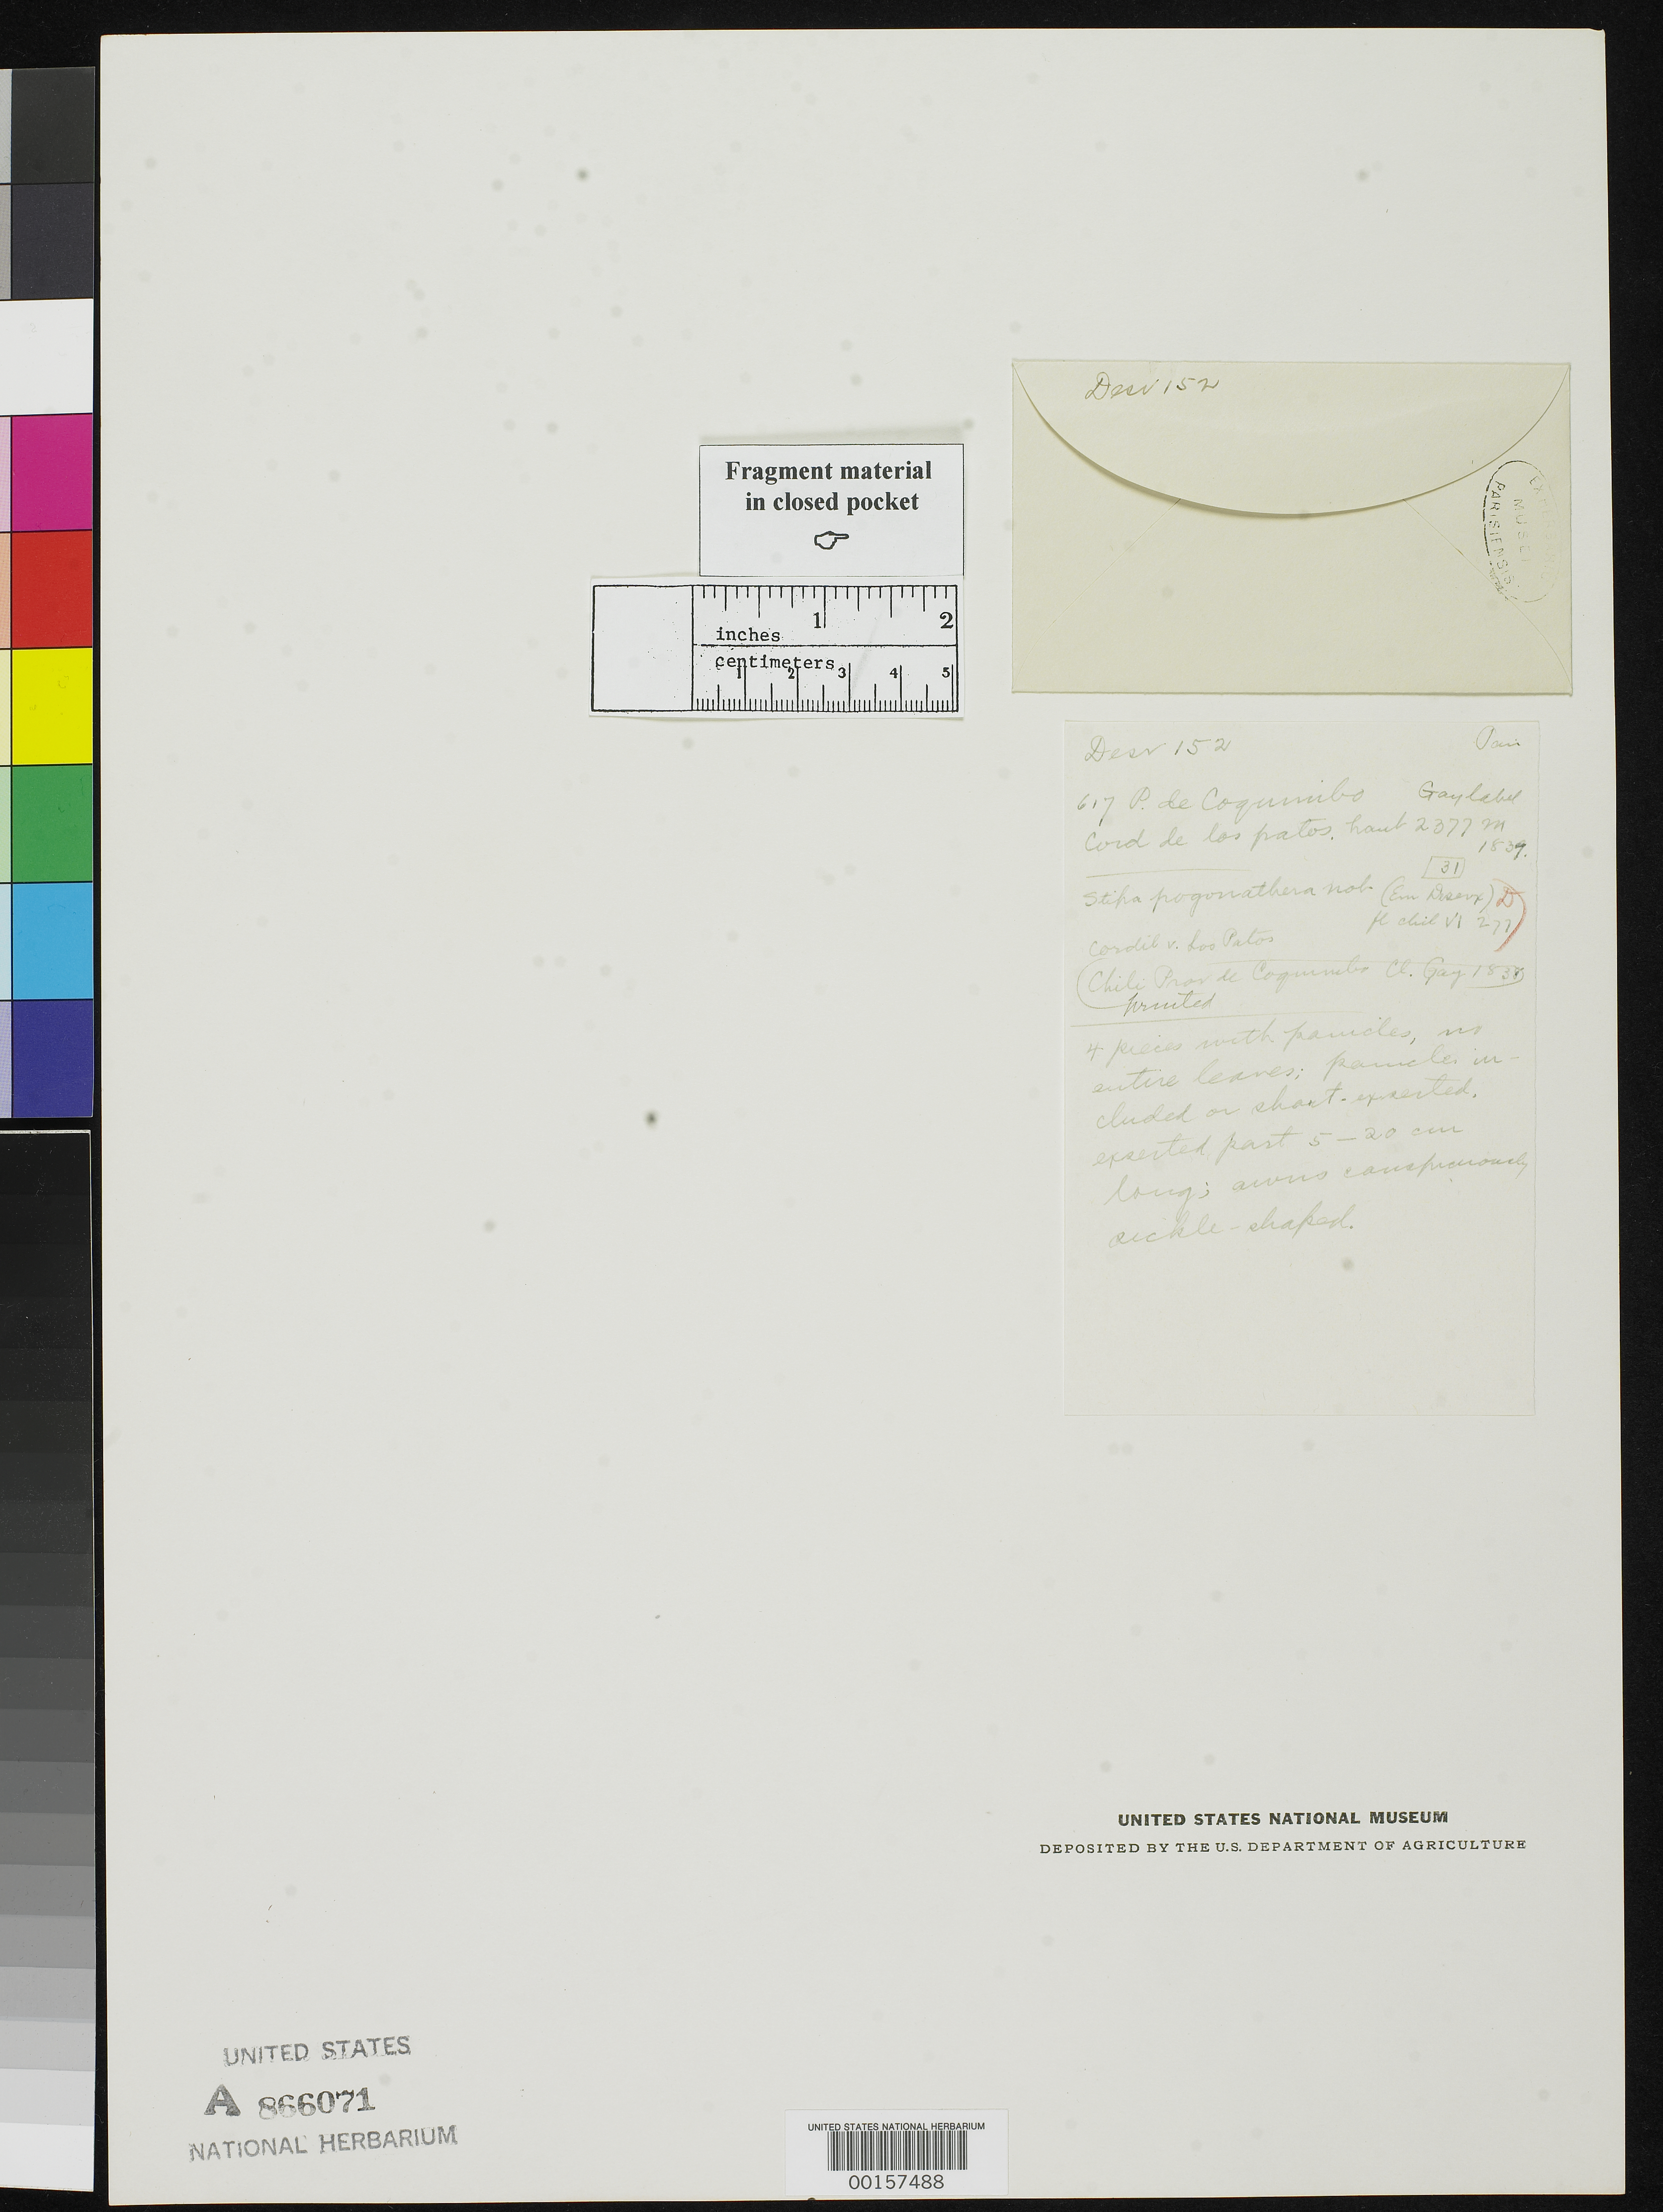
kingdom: Plantae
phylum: Tracheophyta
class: Liliopsida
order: Poales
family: Poaceae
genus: Stipa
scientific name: Stipa pogonathera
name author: É. Desv. in Gay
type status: Type Fragment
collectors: C. Gay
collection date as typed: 1838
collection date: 1838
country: Chile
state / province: Coquimbo (IV)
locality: Cordillera de Los Patos.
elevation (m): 2377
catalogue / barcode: US 866071A